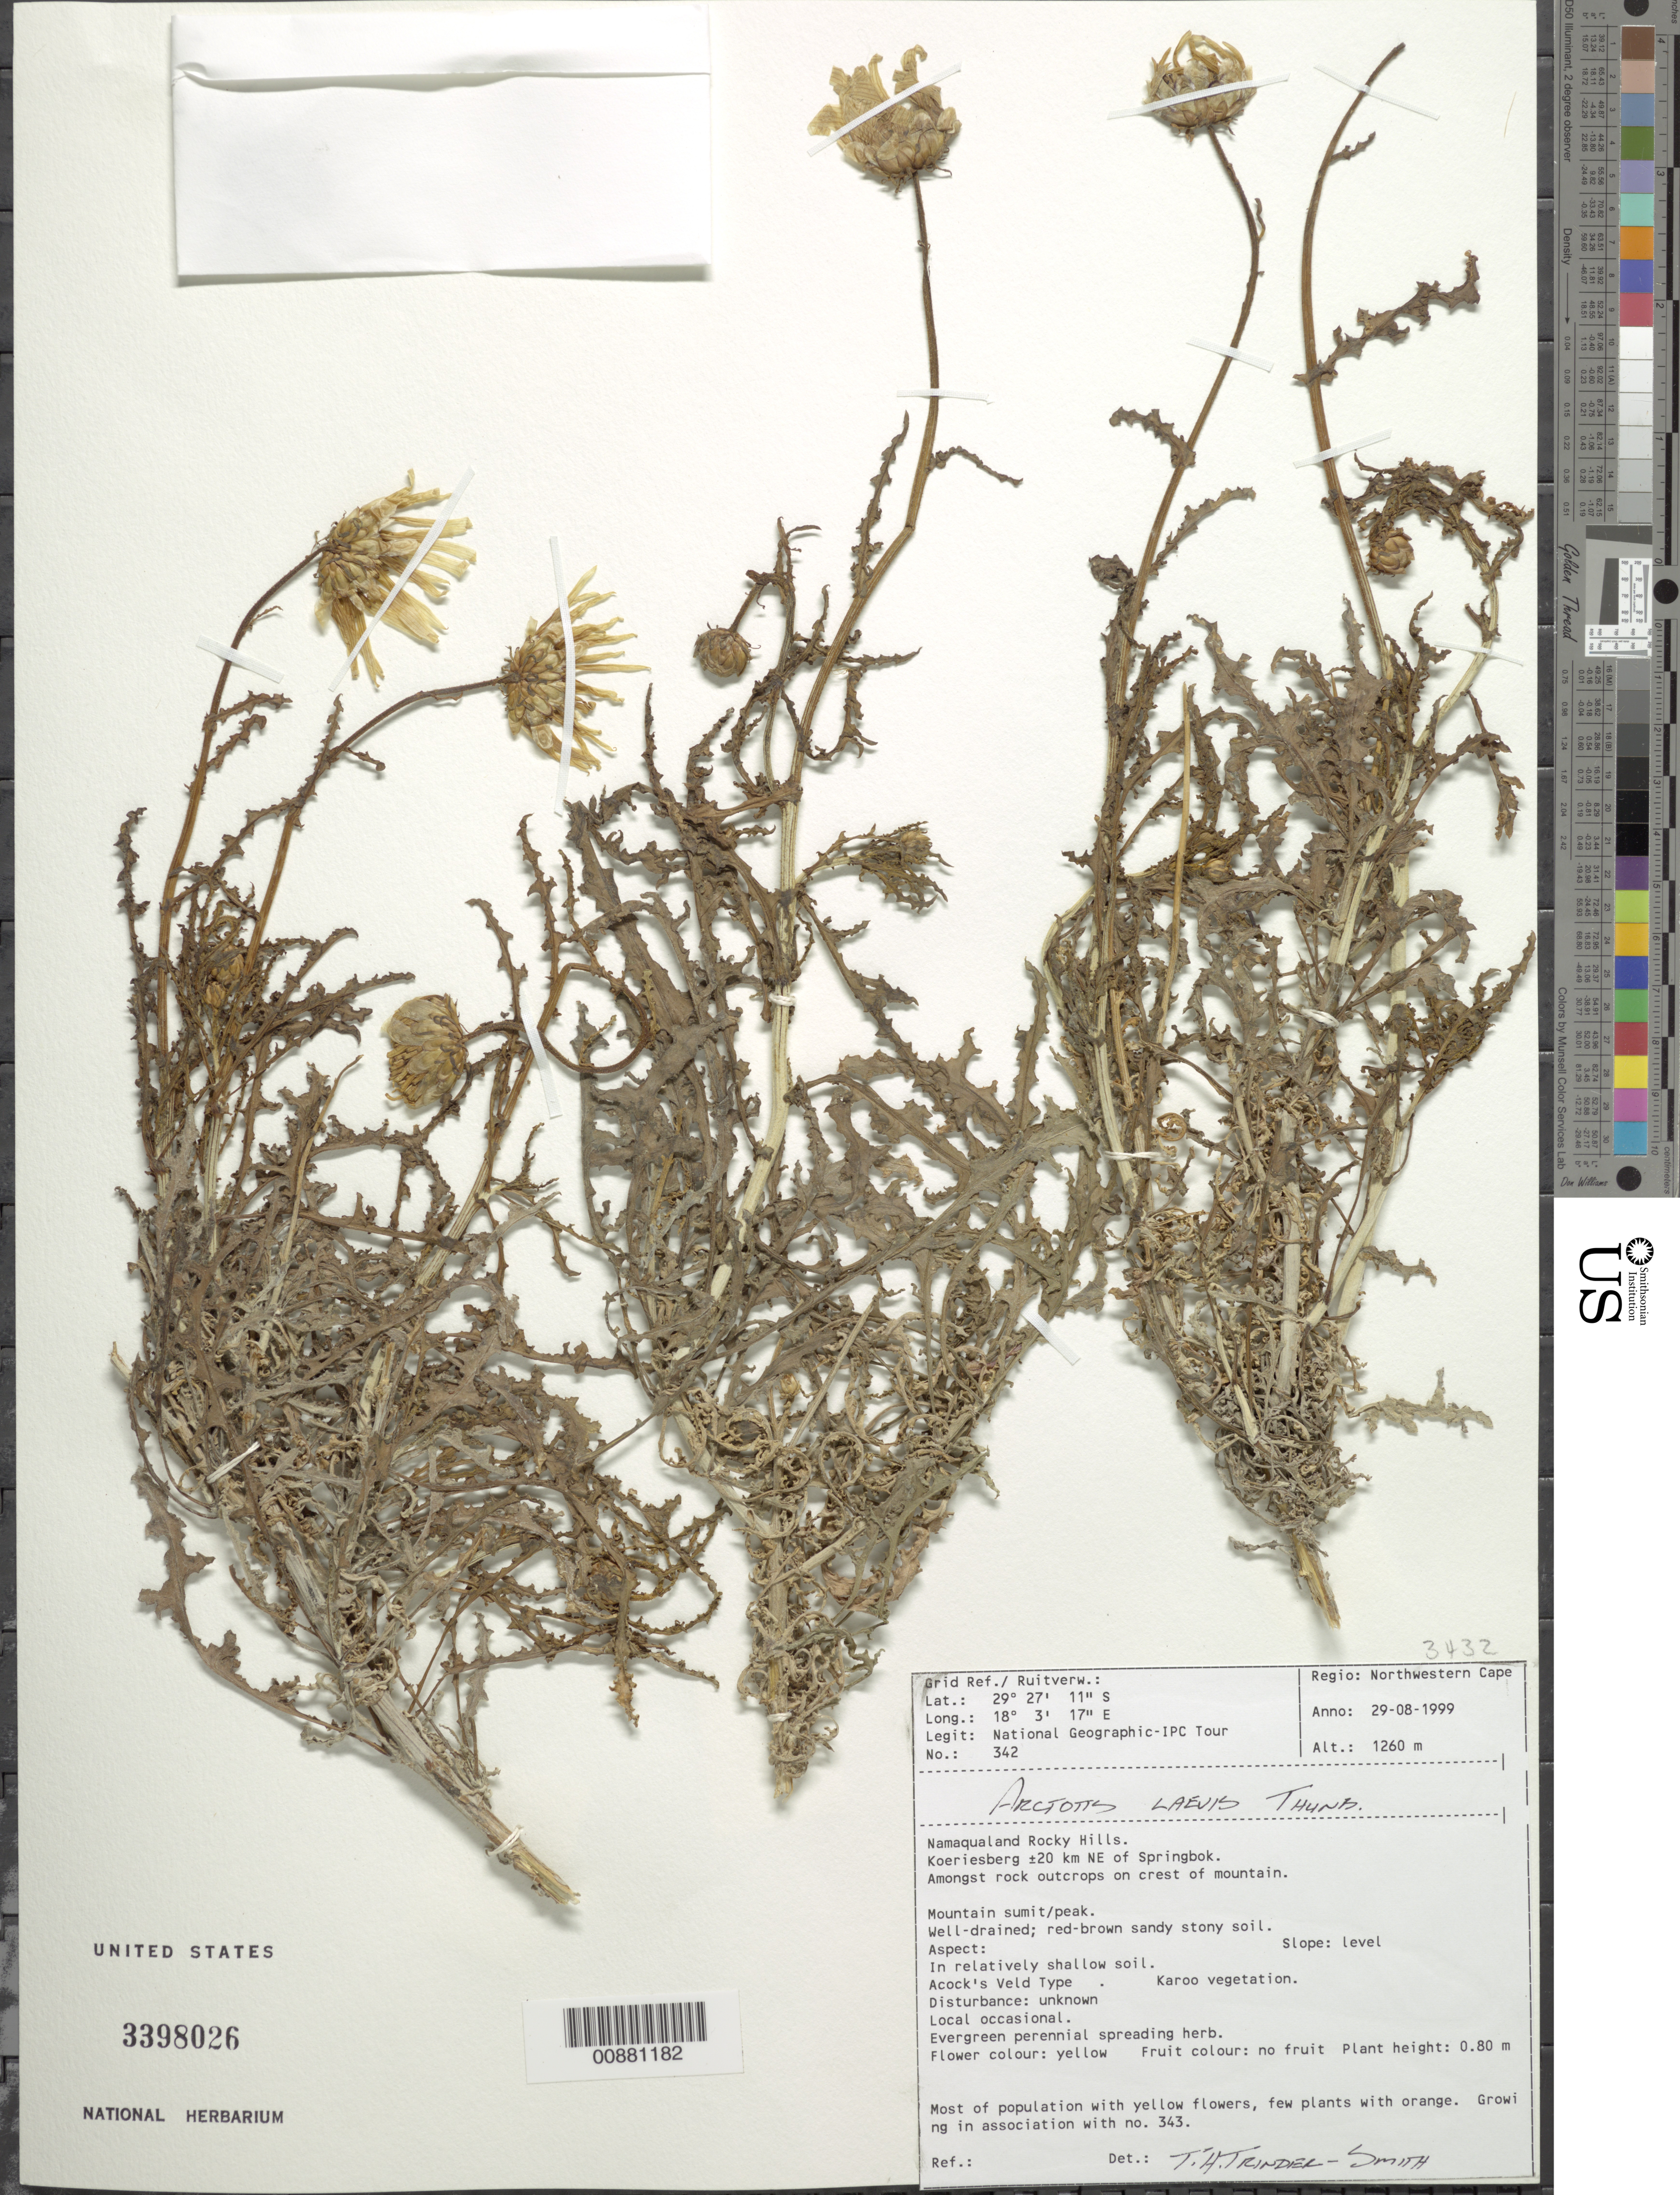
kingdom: Plantae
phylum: Tracheophyta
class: Magnoliopsida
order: Asterales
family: Asteraceae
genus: Arctotis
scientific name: Arctotis laevis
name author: Thunb.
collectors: National Geographic IPC T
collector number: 342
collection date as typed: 29 August 1999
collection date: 1999-08-29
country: South Africa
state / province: Northern Cape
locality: Namaqualand Rocky Hills; Koeriesberg +-20 km NE of Springbok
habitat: Mountain summit/peak; well-drained, red-brown sandy stony soil; in relatively shallow soil; Karoo vegetation; level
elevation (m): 1260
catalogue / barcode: US 3398026